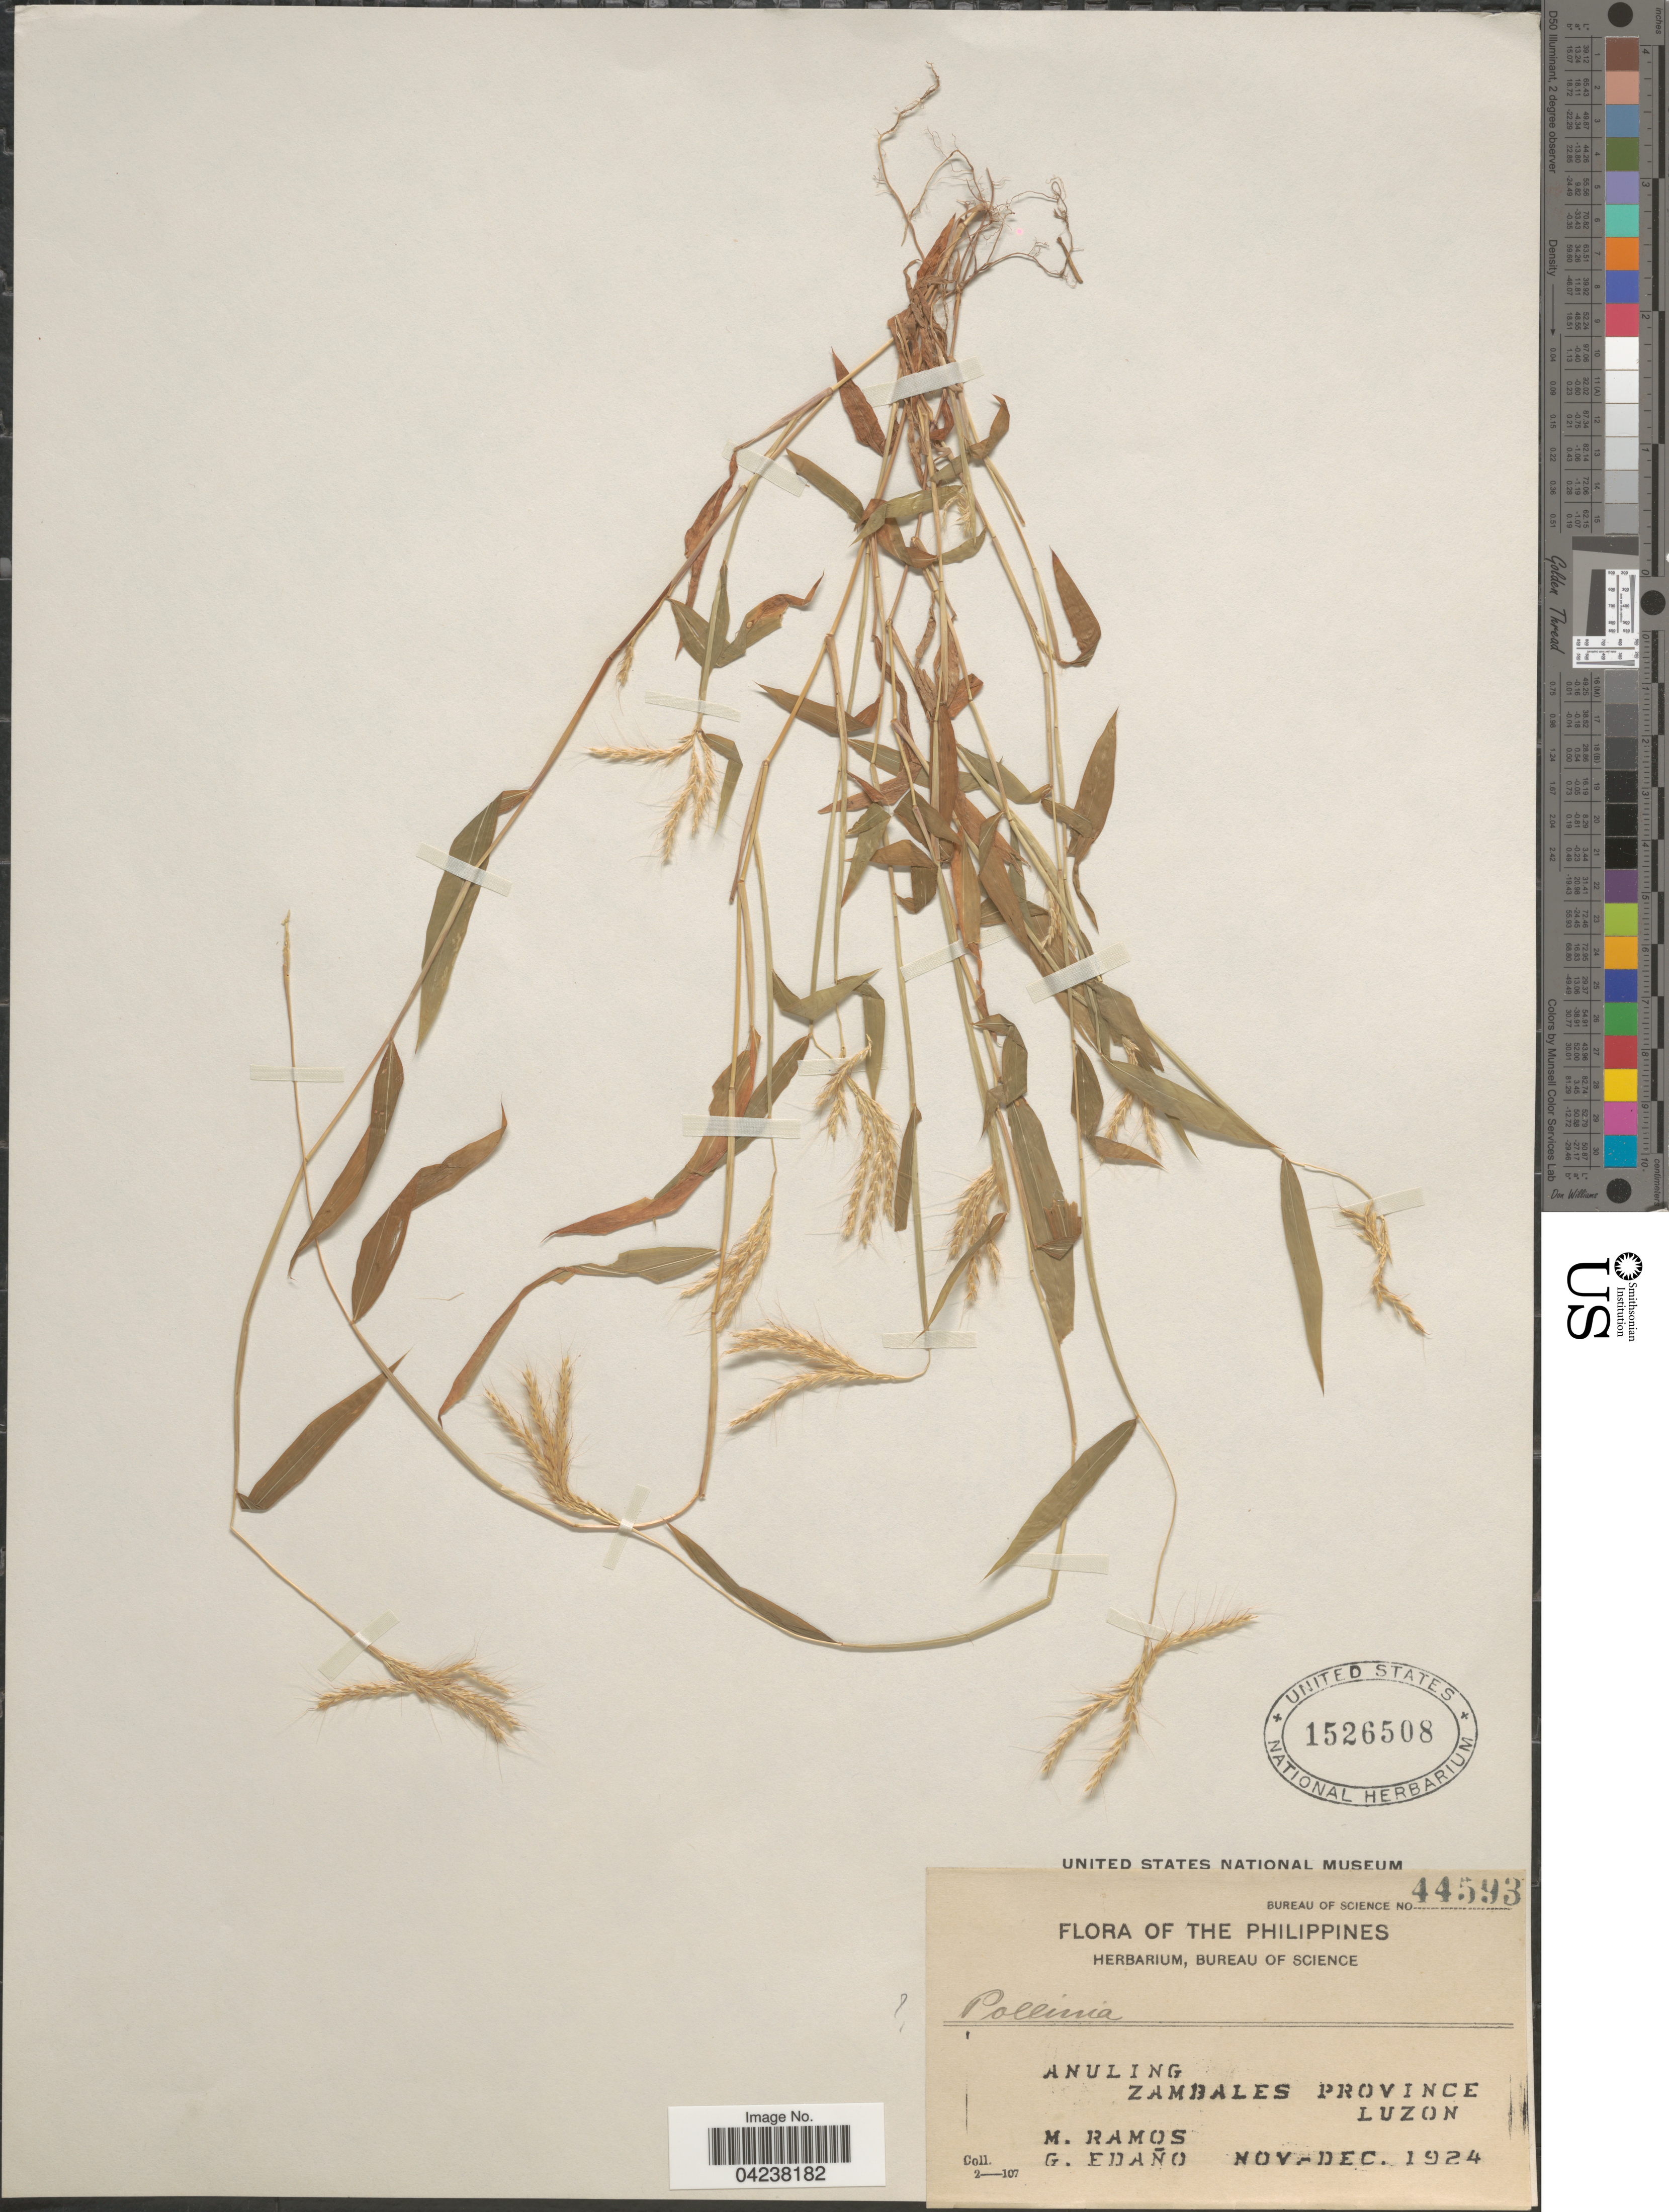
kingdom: Plantae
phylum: Tracheophyta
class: Liliopsida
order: Poales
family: Poaceae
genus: Microstegium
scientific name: Microstegium tenue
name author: (Trin.) Hosok.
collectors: M. Ramos & G. Edaño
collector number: Bureau of Science 44593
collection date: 1924-11/1924-12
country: Philippines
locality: Anuling. Zambales Province. Luzon.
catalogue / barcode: US 1526508